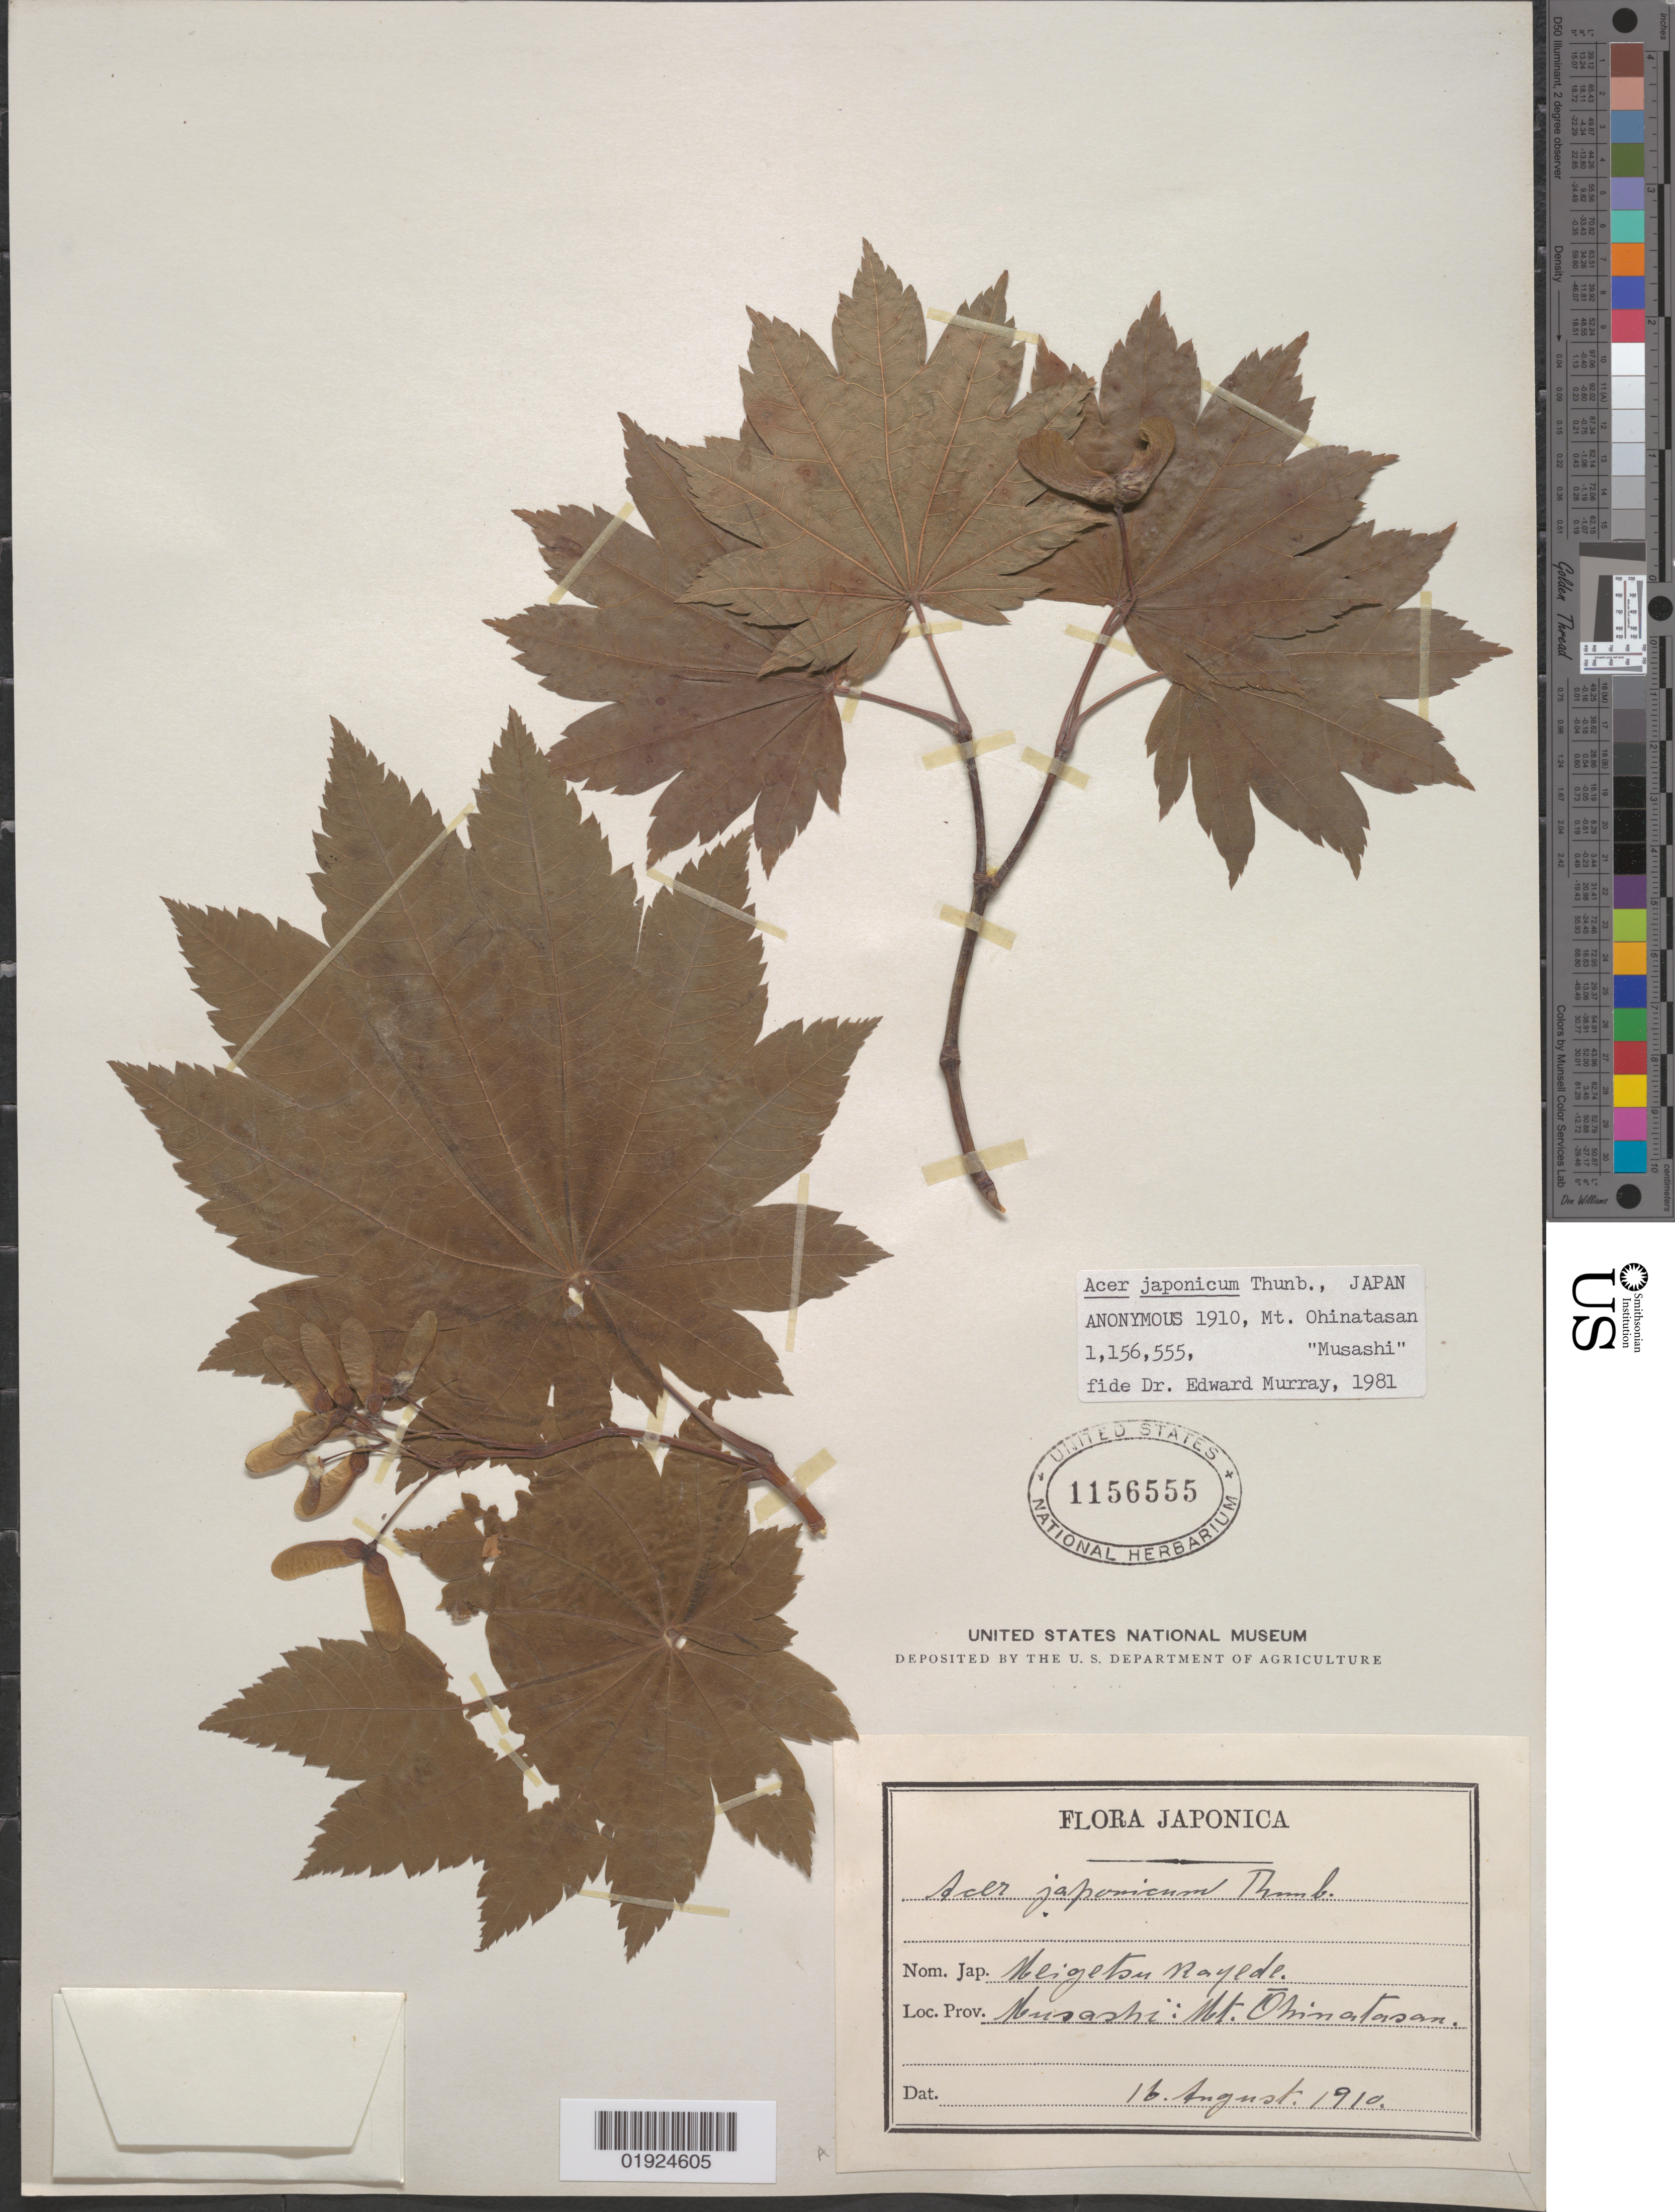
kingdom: Plantae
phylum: Tracheophyta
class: Magnoliopsida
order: Sapindales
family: Sapindaceae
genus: Acer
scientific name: Acer japonicum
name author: Thunb.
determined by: Murray, Edward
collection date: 1910-08-16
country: Japan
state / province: Saitama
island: Honshu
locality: Musashi [Saitama]: Mt. Ohinatasan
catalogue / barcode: US 1156555